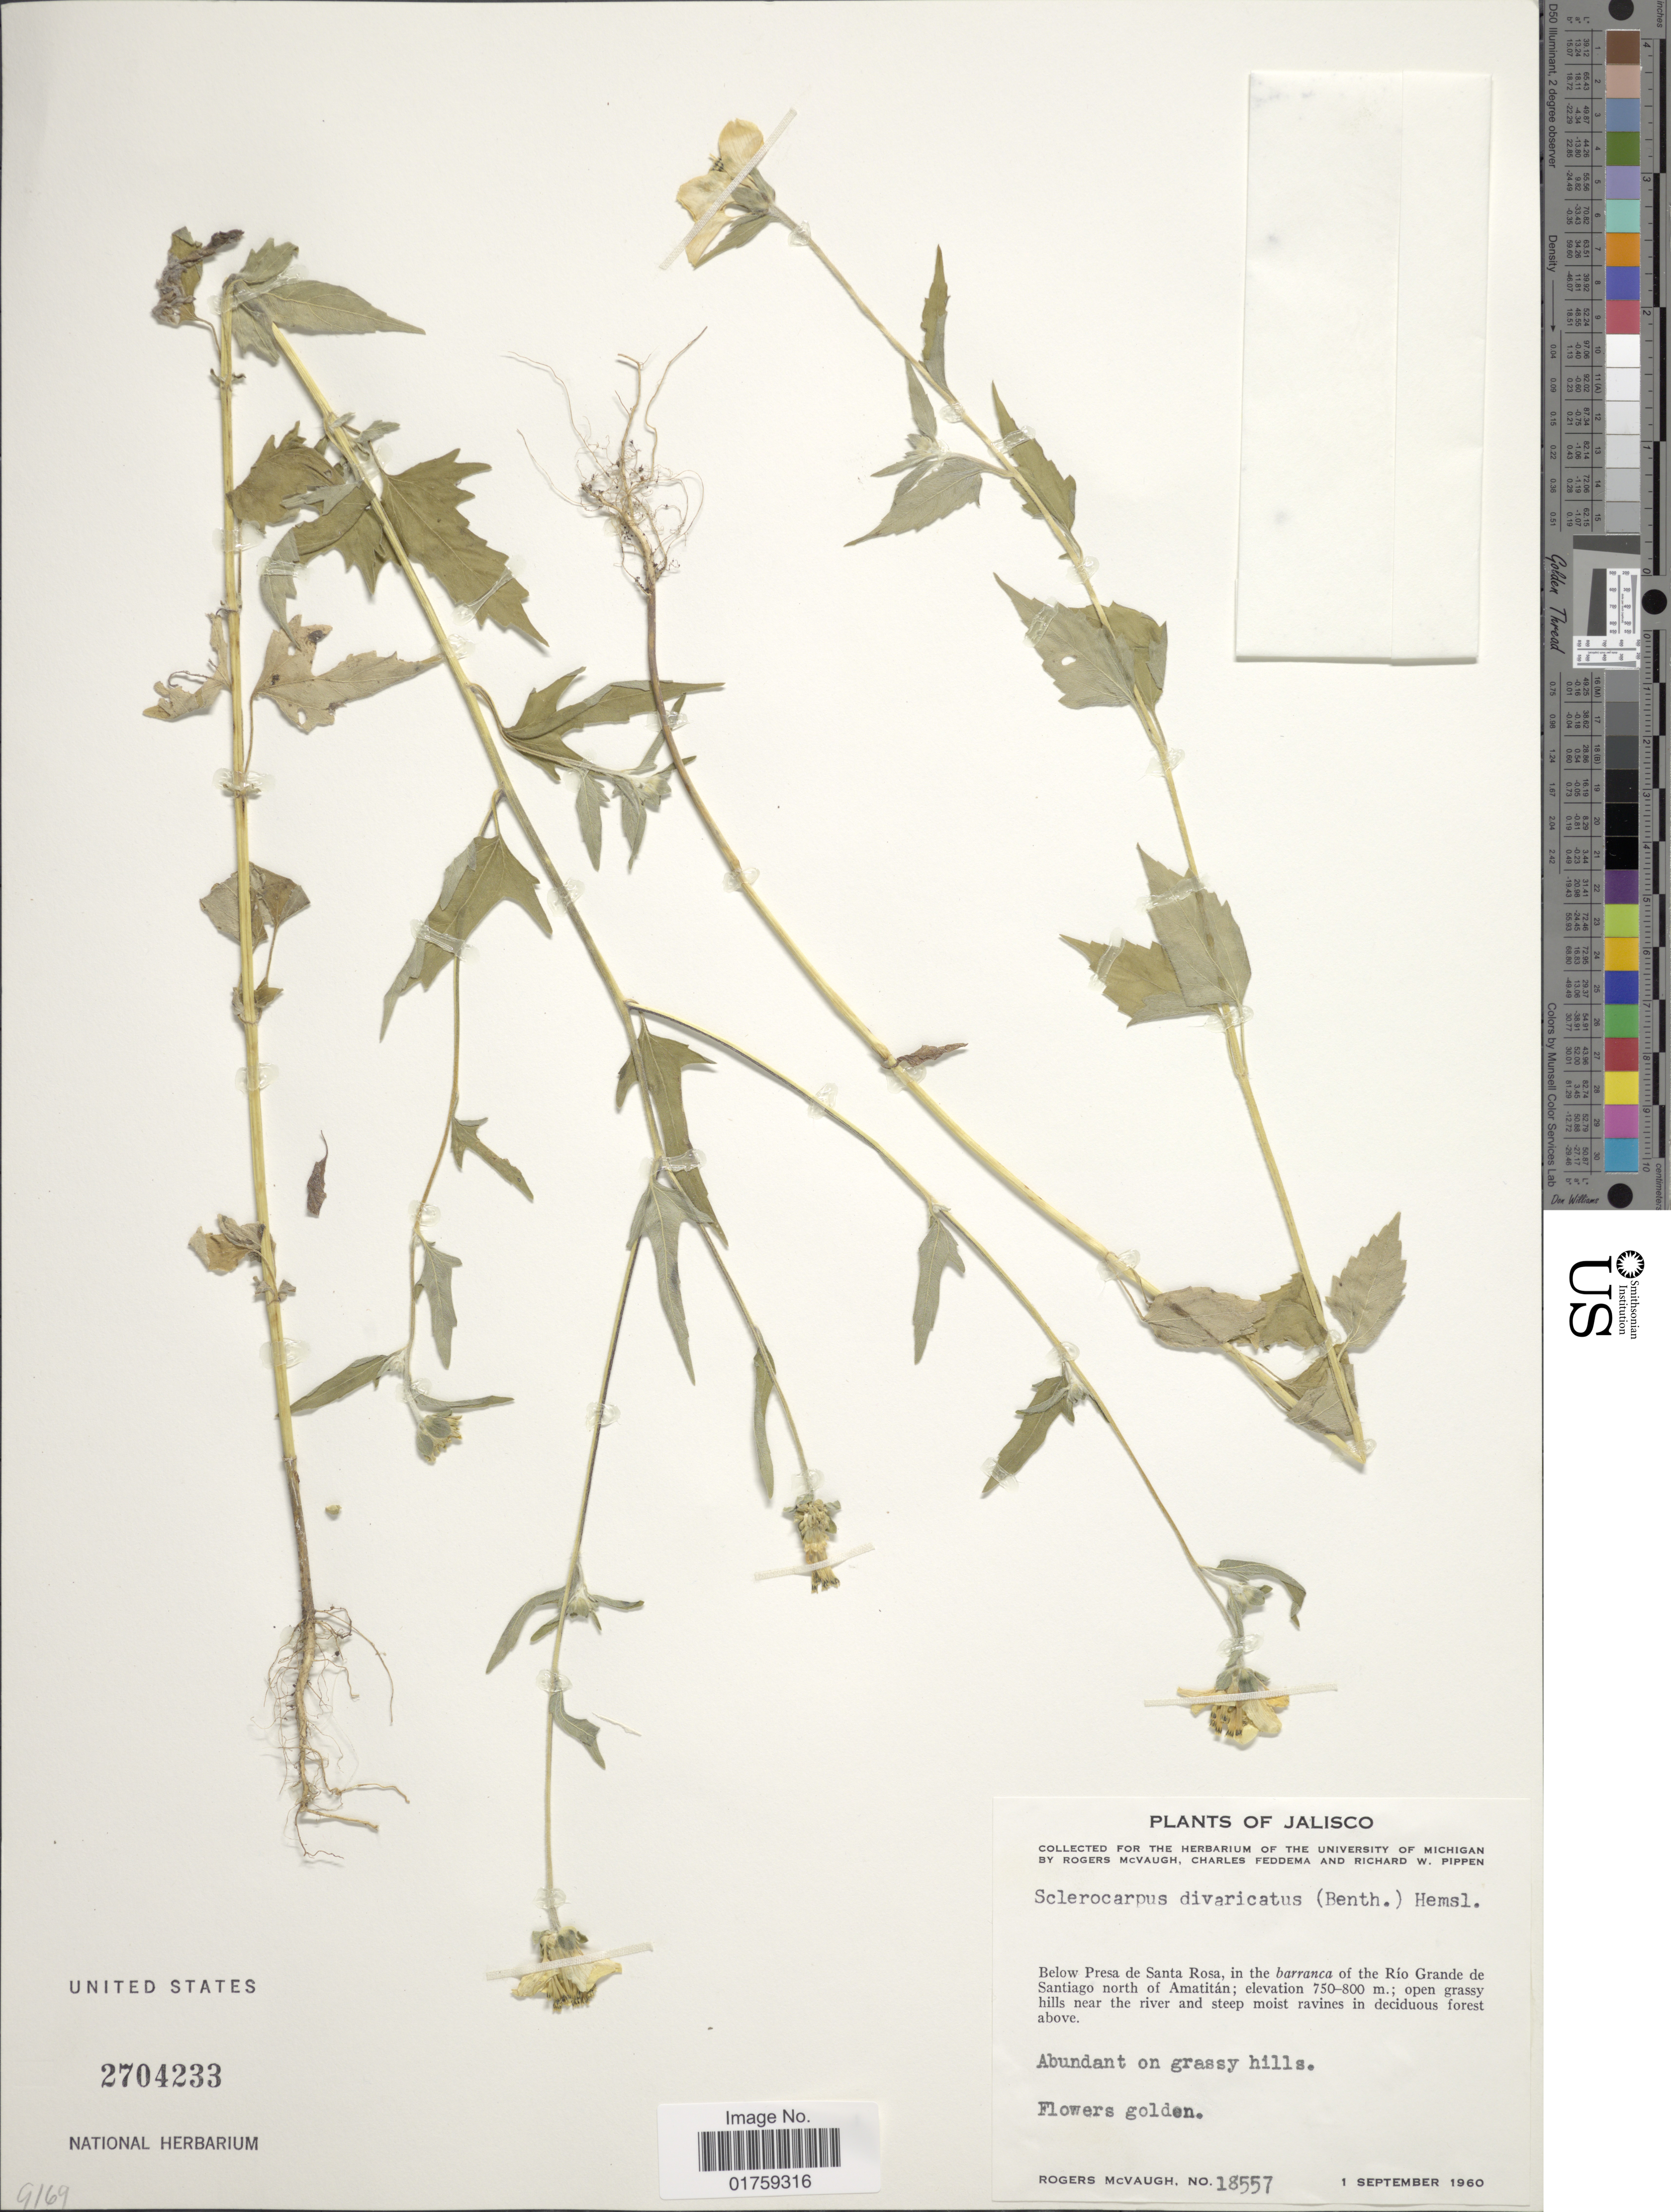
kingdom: Plantae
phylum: Tracheophyta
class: Magnoliopsida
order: Asterales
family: Asteraceae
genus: Sclerocarpus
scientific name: Sclerocarpus divaricatus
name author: (Benth.) Benth. & Hook. f. ex Hemsl.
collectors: R. McVaugh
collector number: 18557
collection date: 1960-09-01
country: Mexico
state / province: Jalisco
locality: Jalisco. Below Presa de Santa Rosa, in the barranca of the Rio Grande de Santiago north of Amatitan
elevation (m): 750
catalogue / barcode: US 2704233